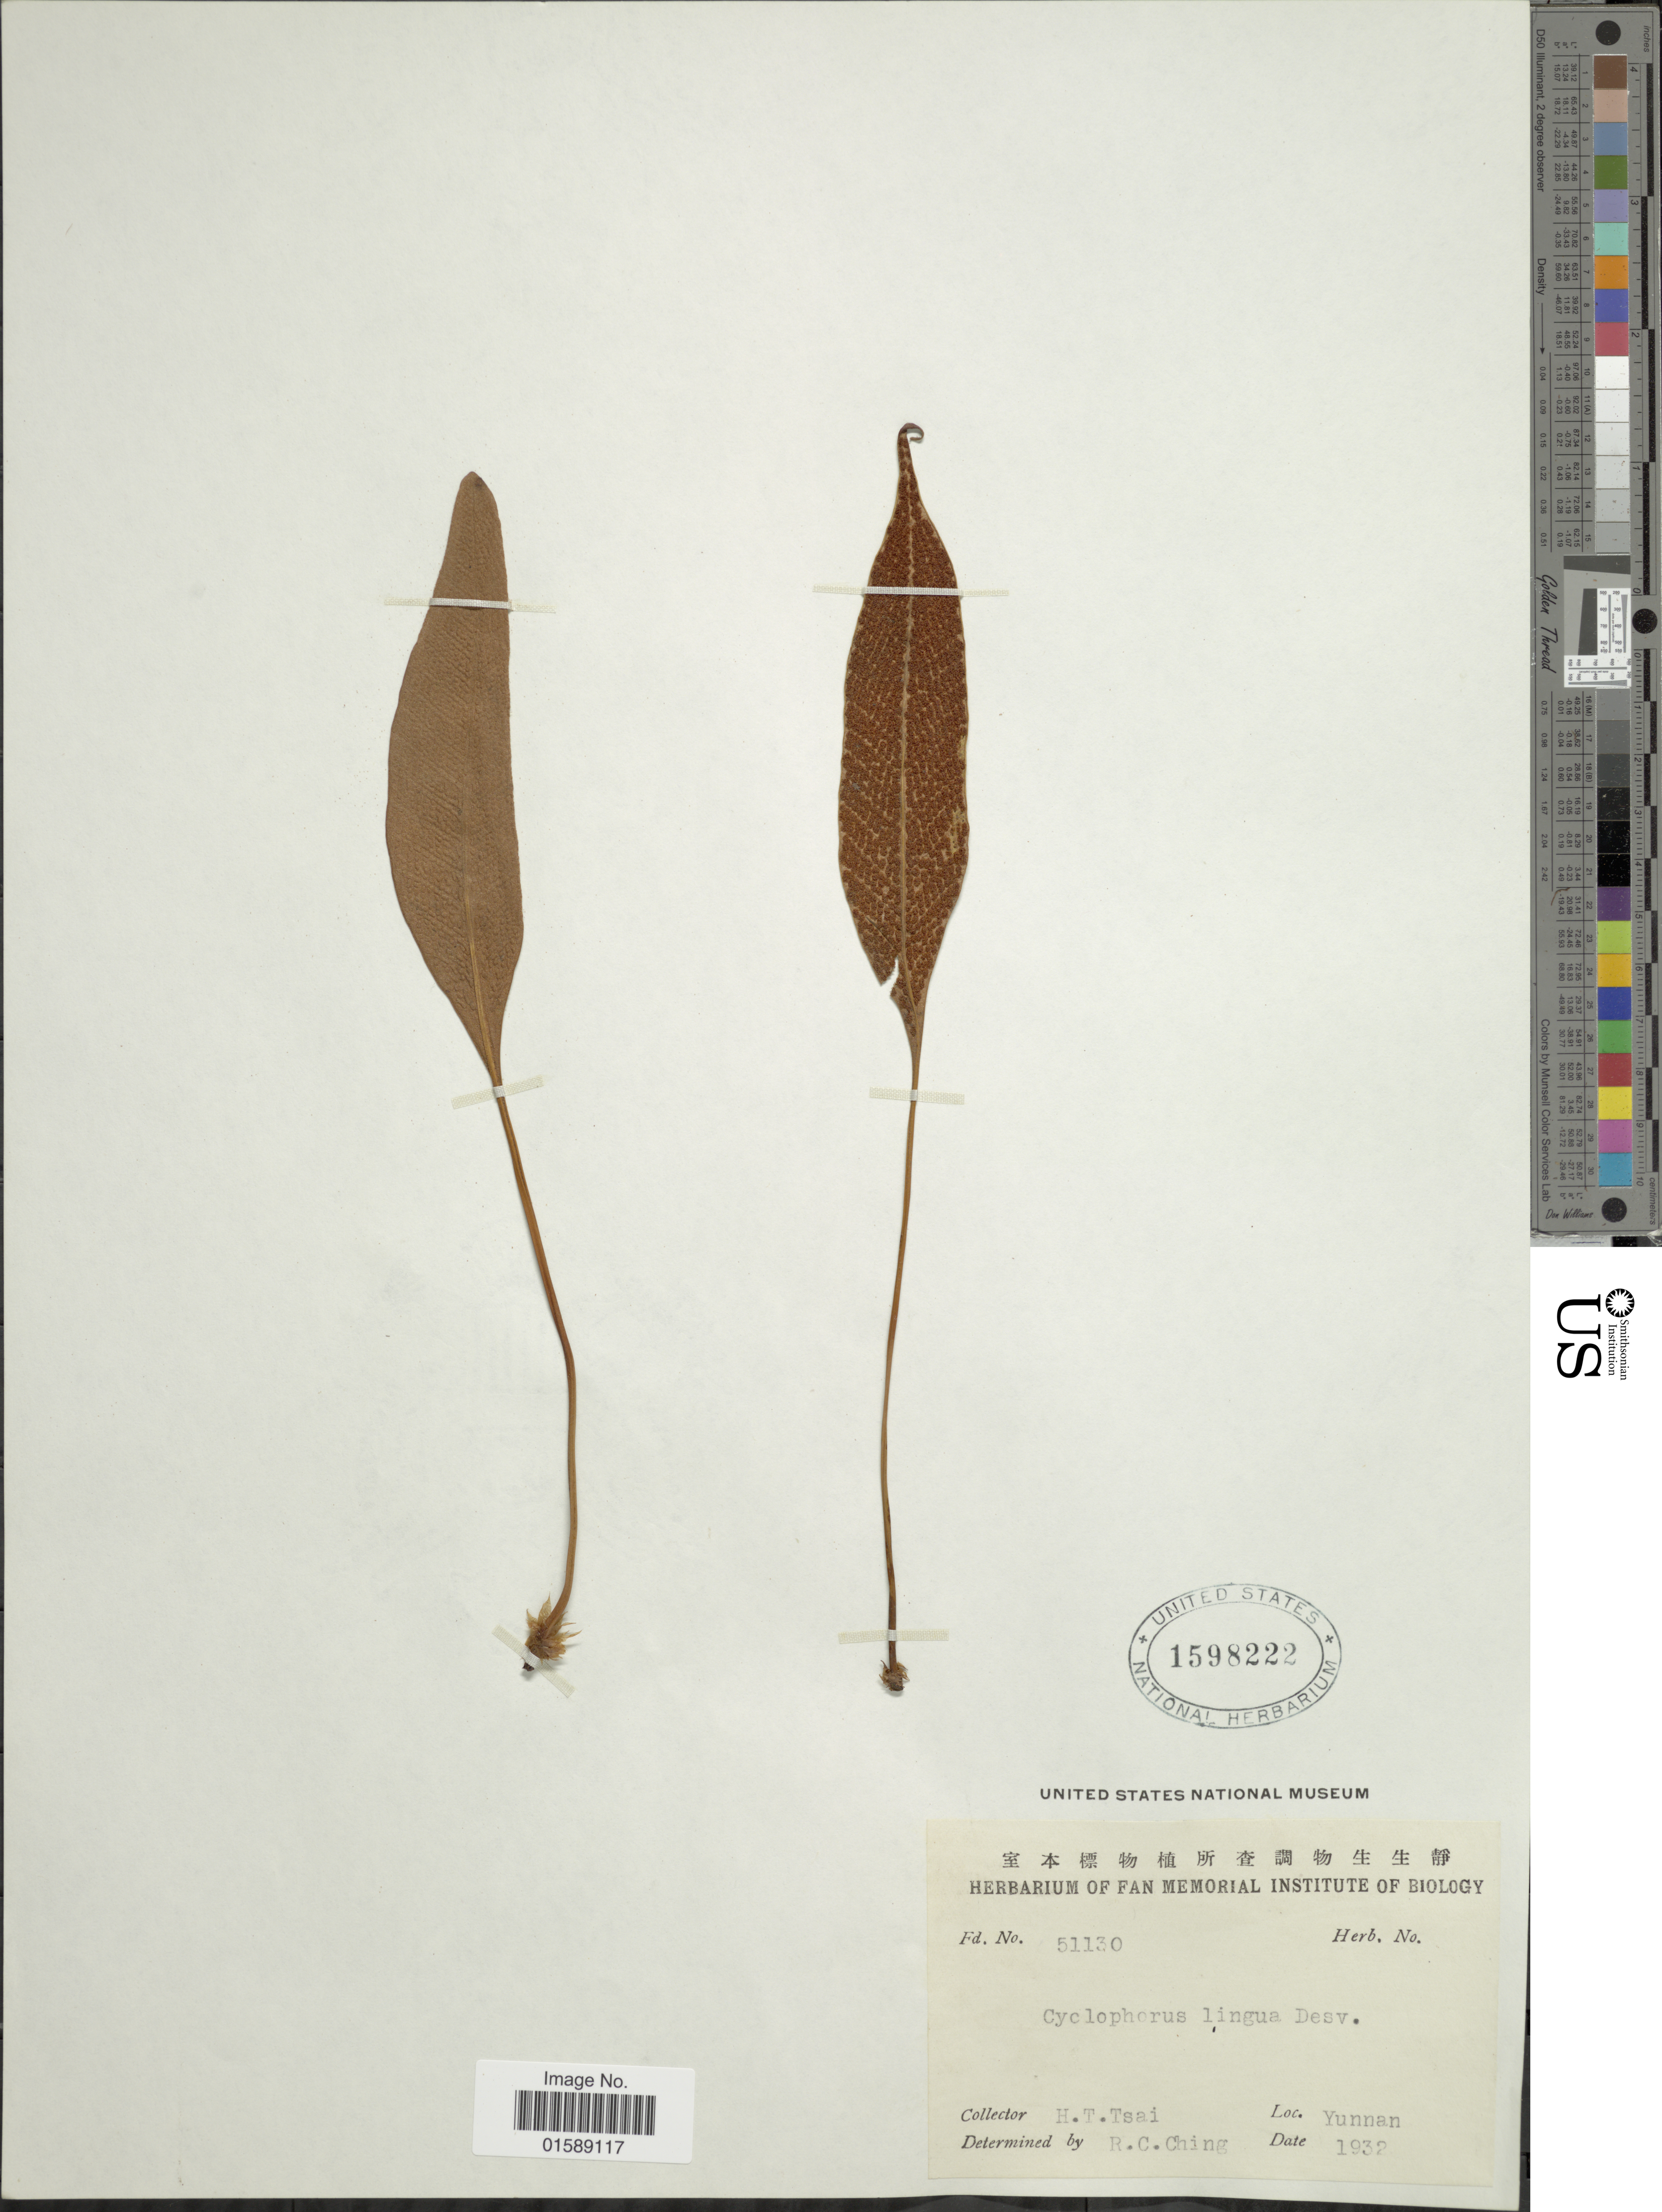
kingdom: Plantae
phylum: Tracheophyta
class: Polypodiopsida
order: Polypodiales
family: Polypodiaceae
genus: Pyrrosia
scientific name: Pyrrosia lingua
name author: (Thurb.) Farw.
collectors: H. Tsai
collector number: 51130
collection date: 1932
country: China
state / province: Yunnan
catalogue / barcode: US 1598222